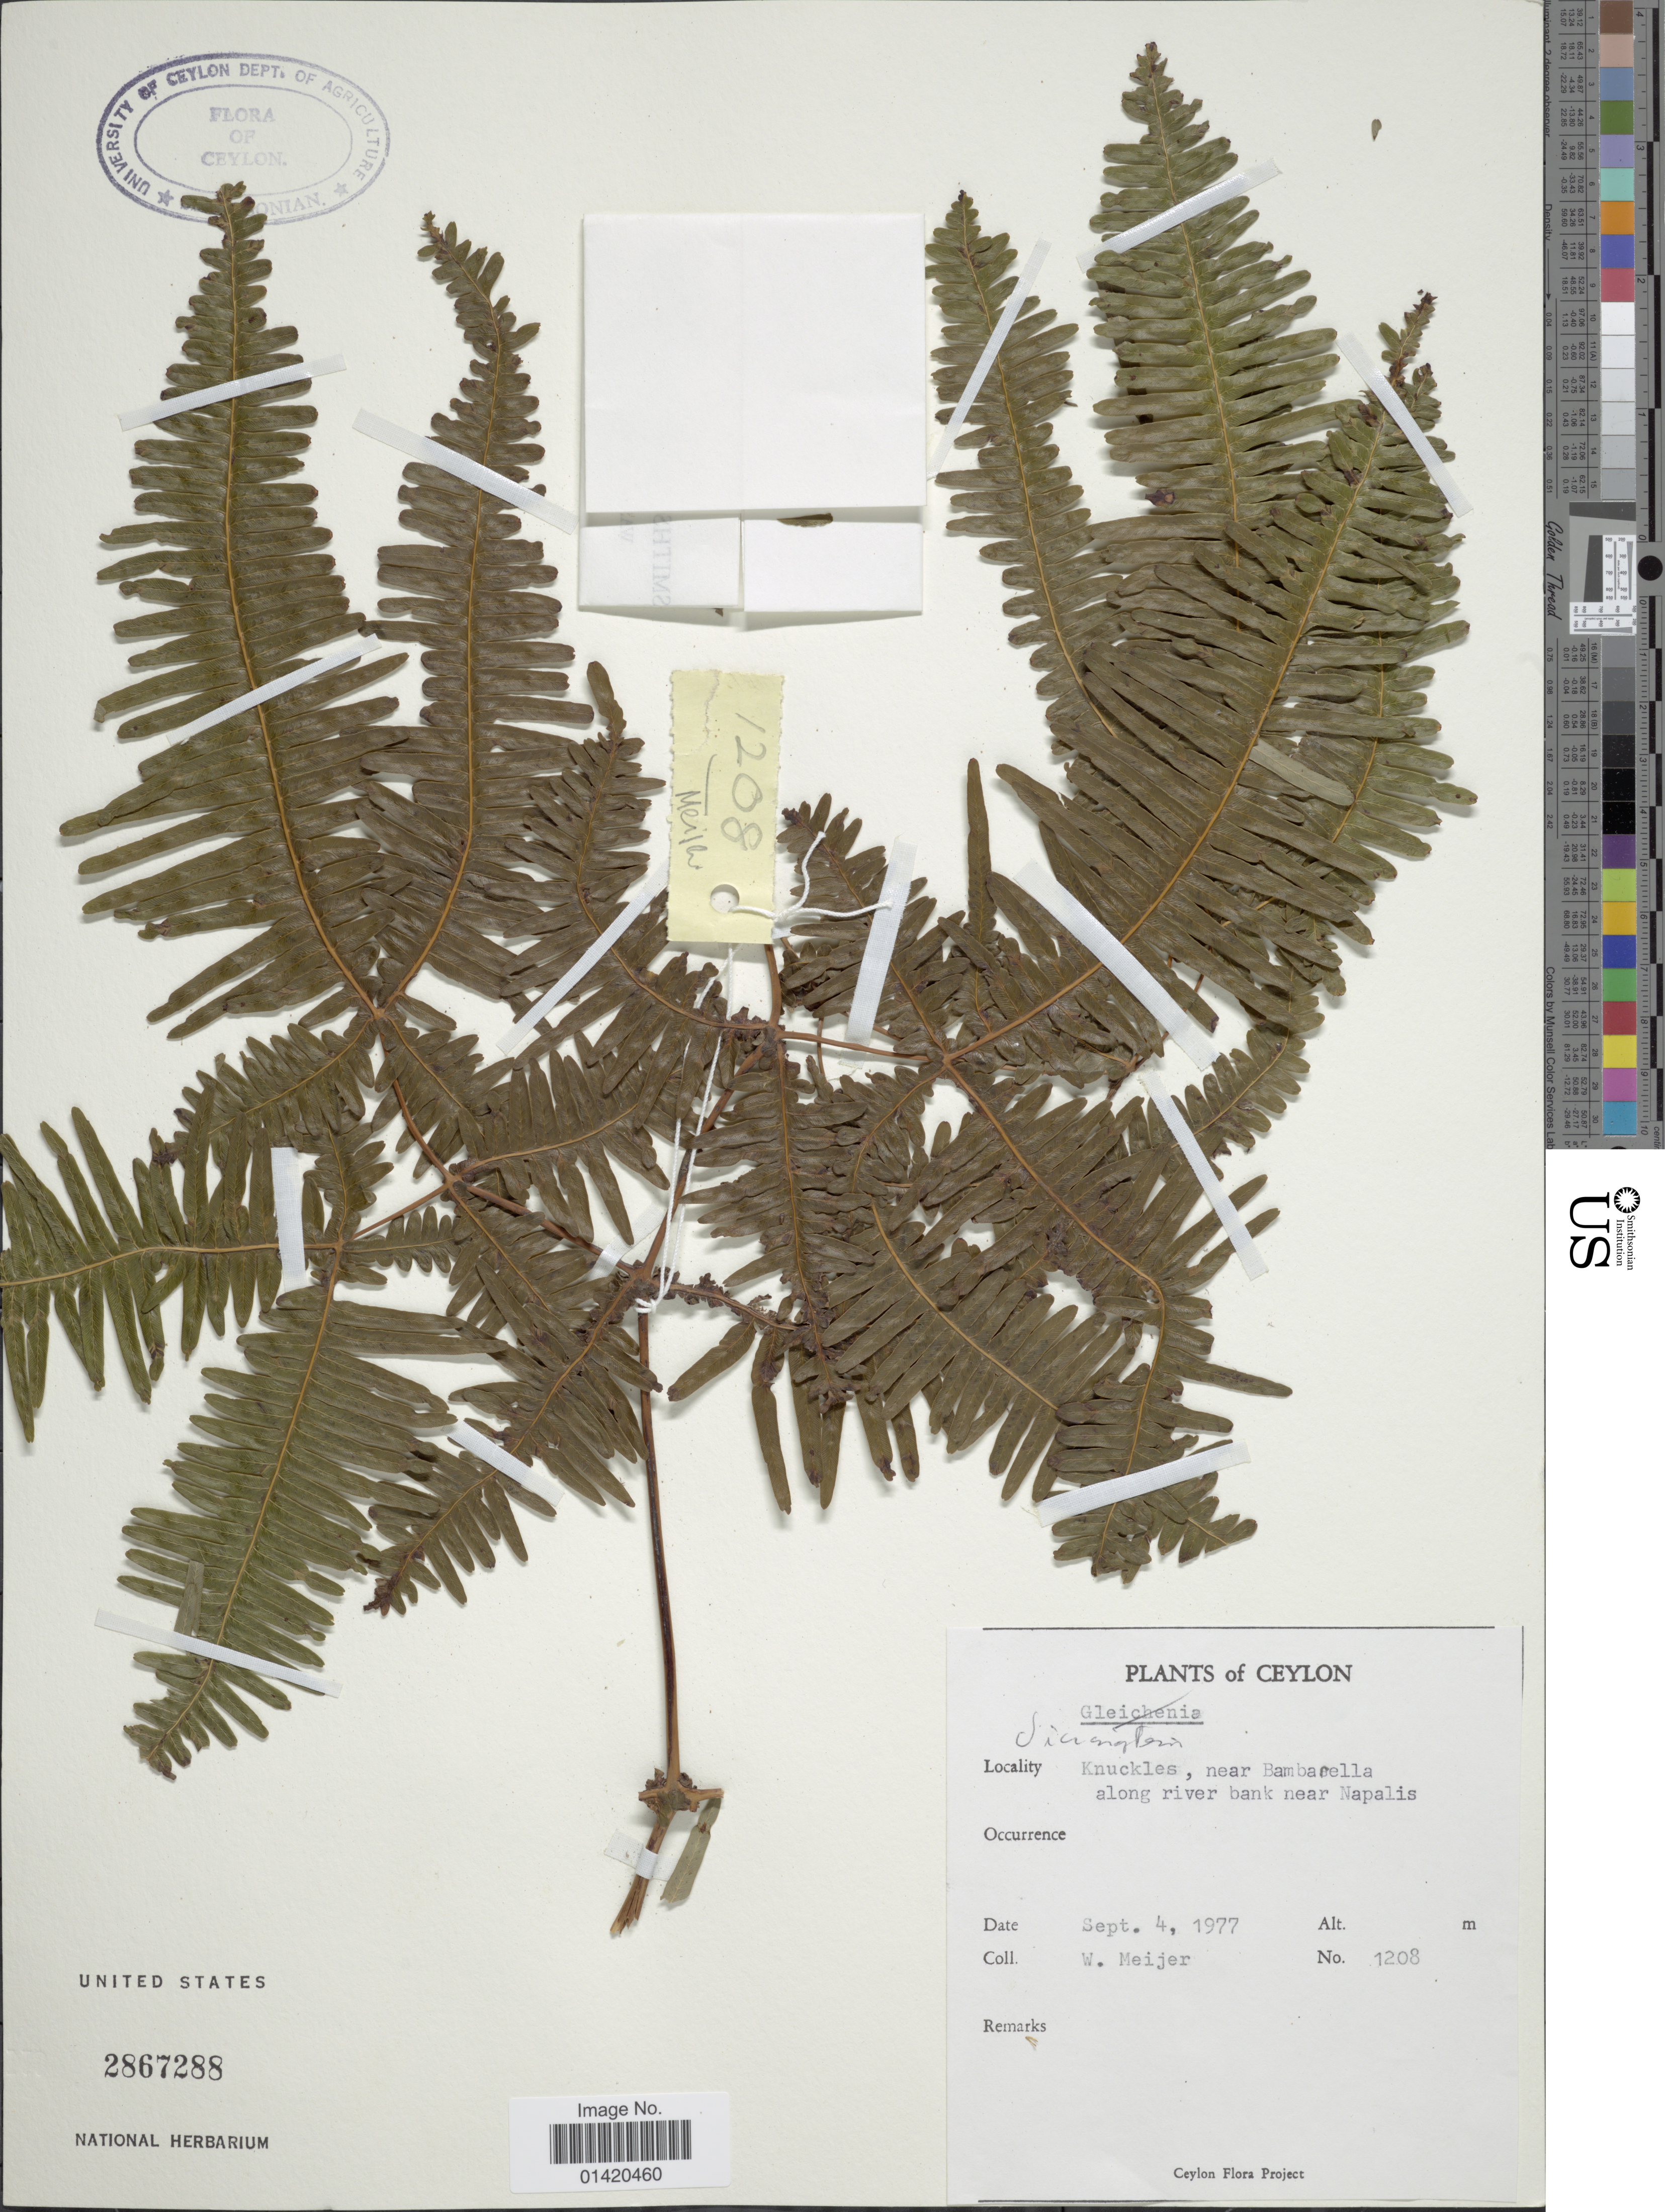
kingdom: Plantae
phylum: Tracheophyta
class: Polypodiopsida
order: Gleicheniales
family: Gleicheniaceae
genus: Dicranopteris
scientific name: Dicranopteris linearis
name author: (Burm. f.) Underw.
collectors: W. Meijer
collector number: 1208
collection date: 1977-09-04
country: Sri Lanka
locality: Ceylon, Knuckles, near Bambarella along river bank near Napalis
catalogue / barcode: US 2867288